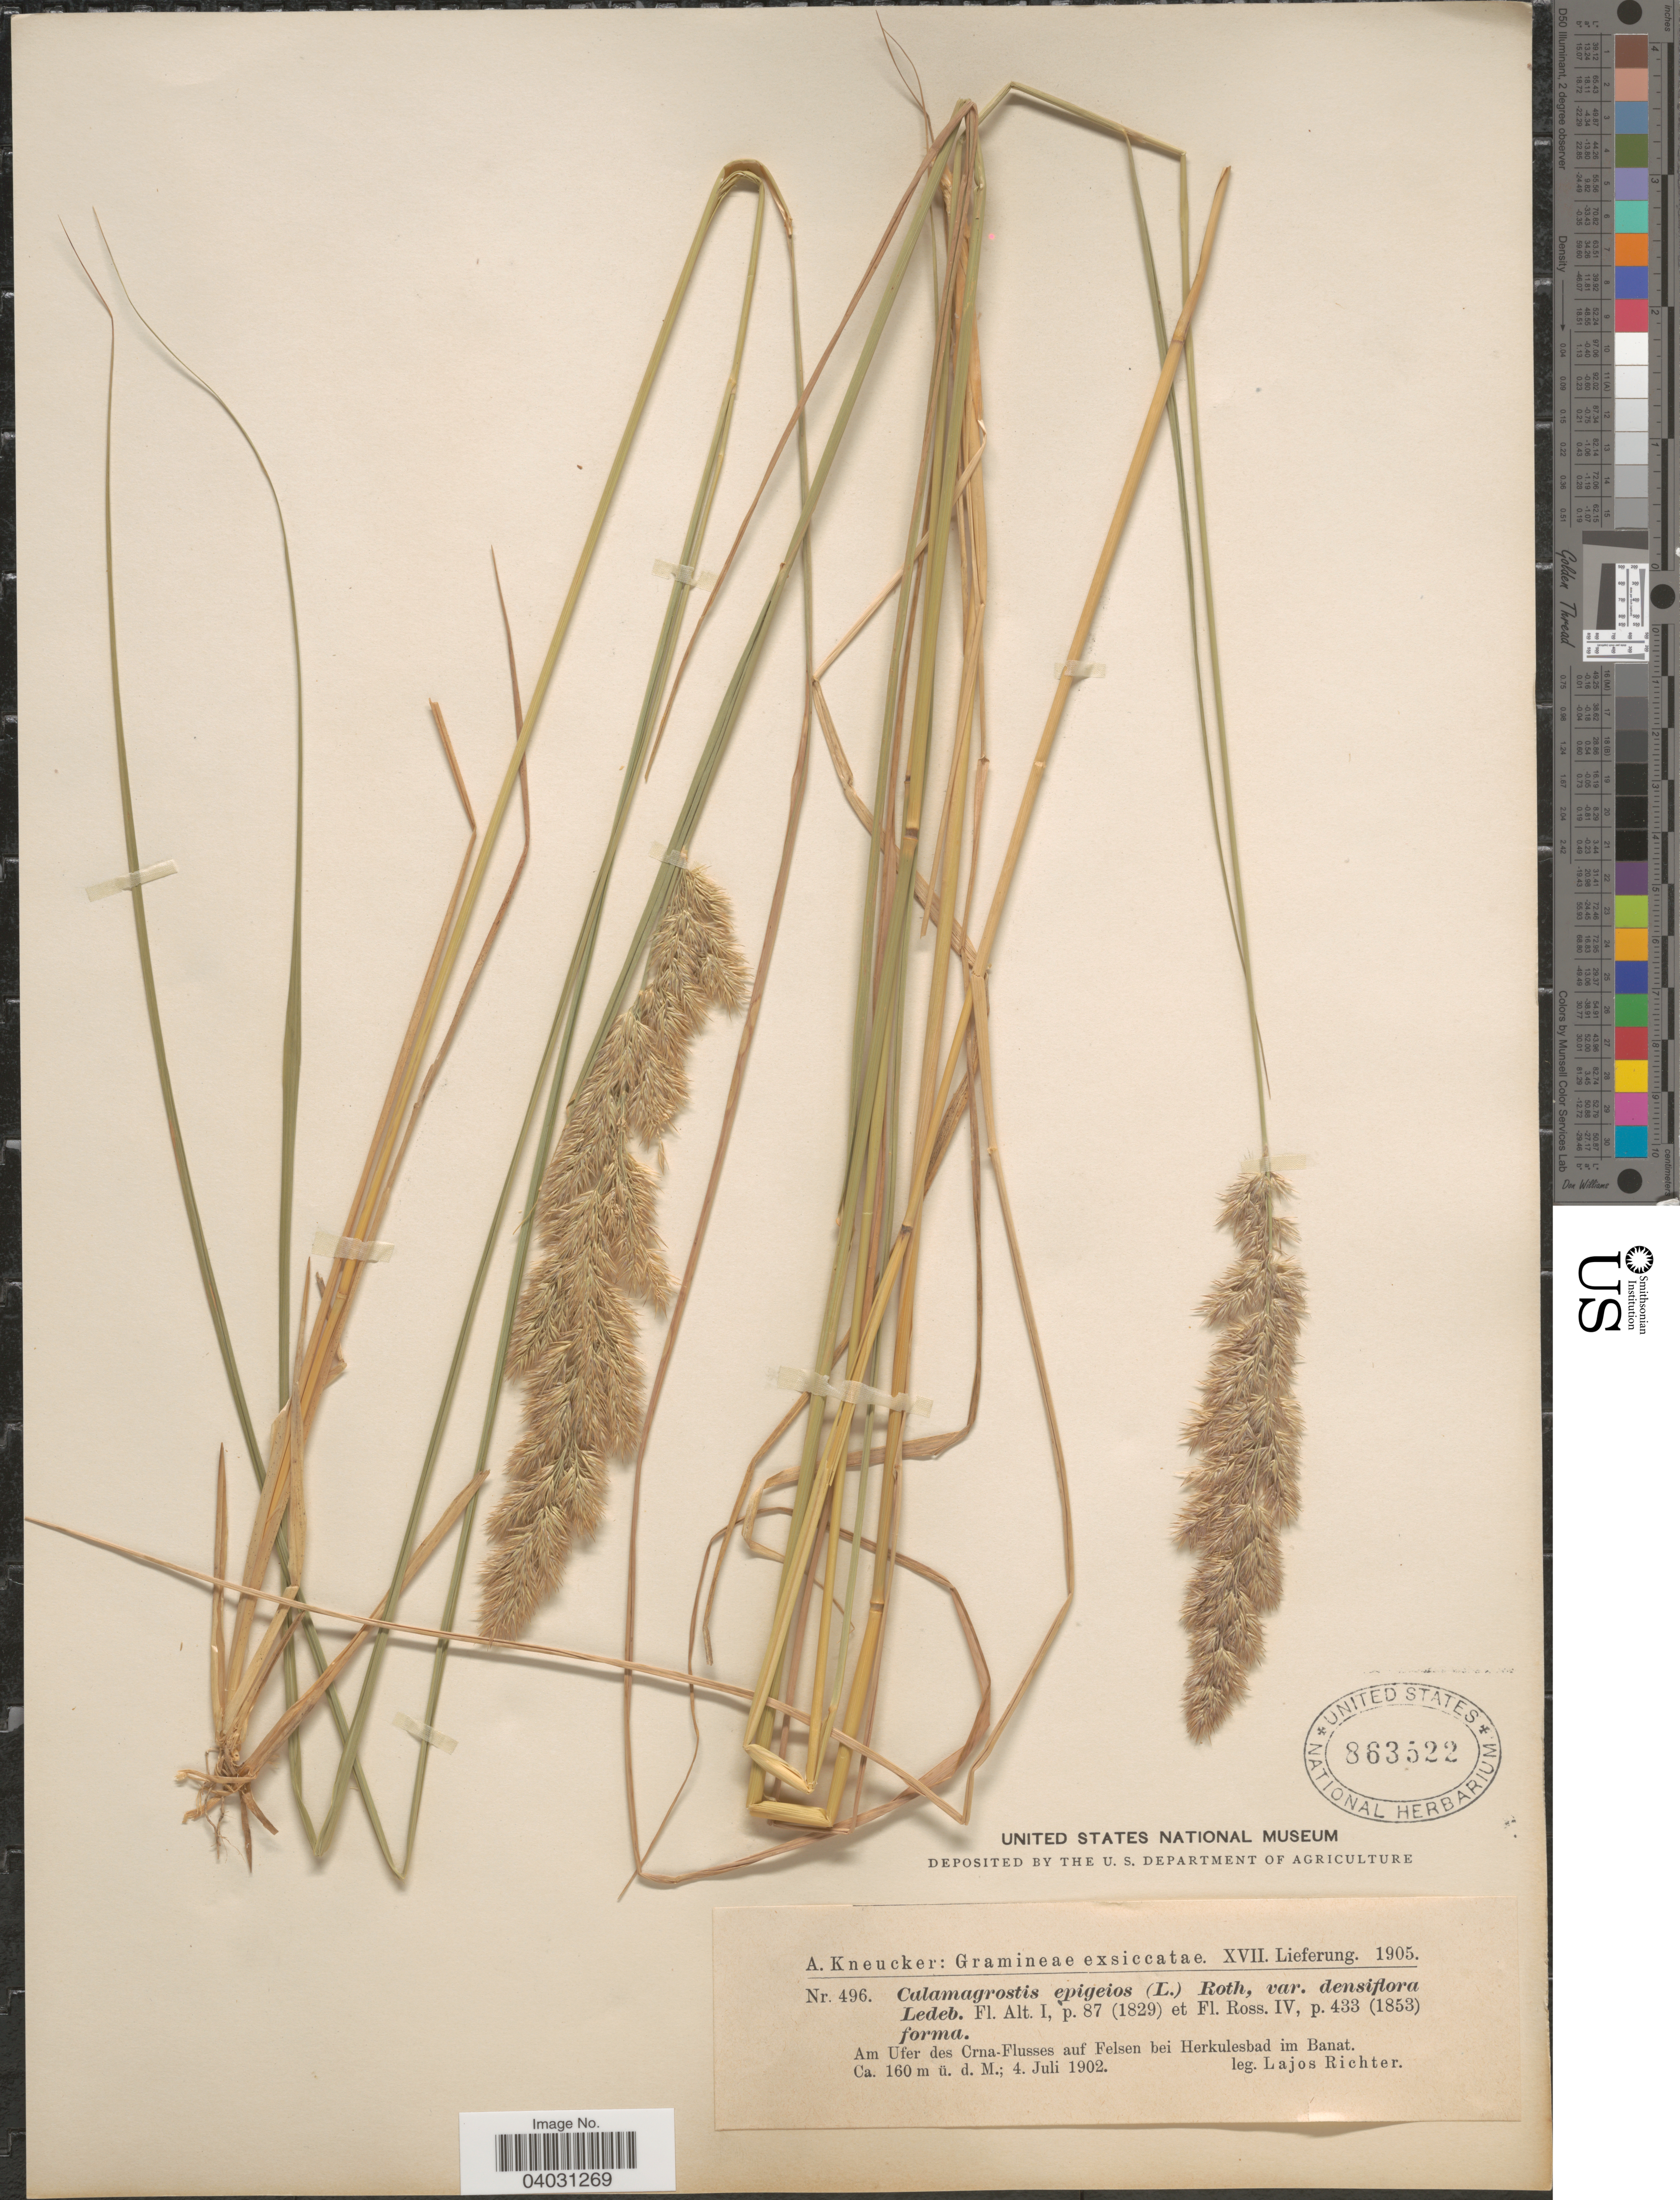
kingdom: Plantae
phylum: Tracheophyta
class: Liliopsida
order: Poales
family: Poaceae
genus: Calamagrostis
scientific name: Calamagrostis epigeios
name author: (L.) Roth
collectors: L. Richter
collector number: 496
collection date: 1902-07-04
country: Romania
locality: Am Ufer des Crna-Flusses auf Felsen bei Herkulesbad im Banat.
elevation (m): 160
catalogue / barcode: US 863522